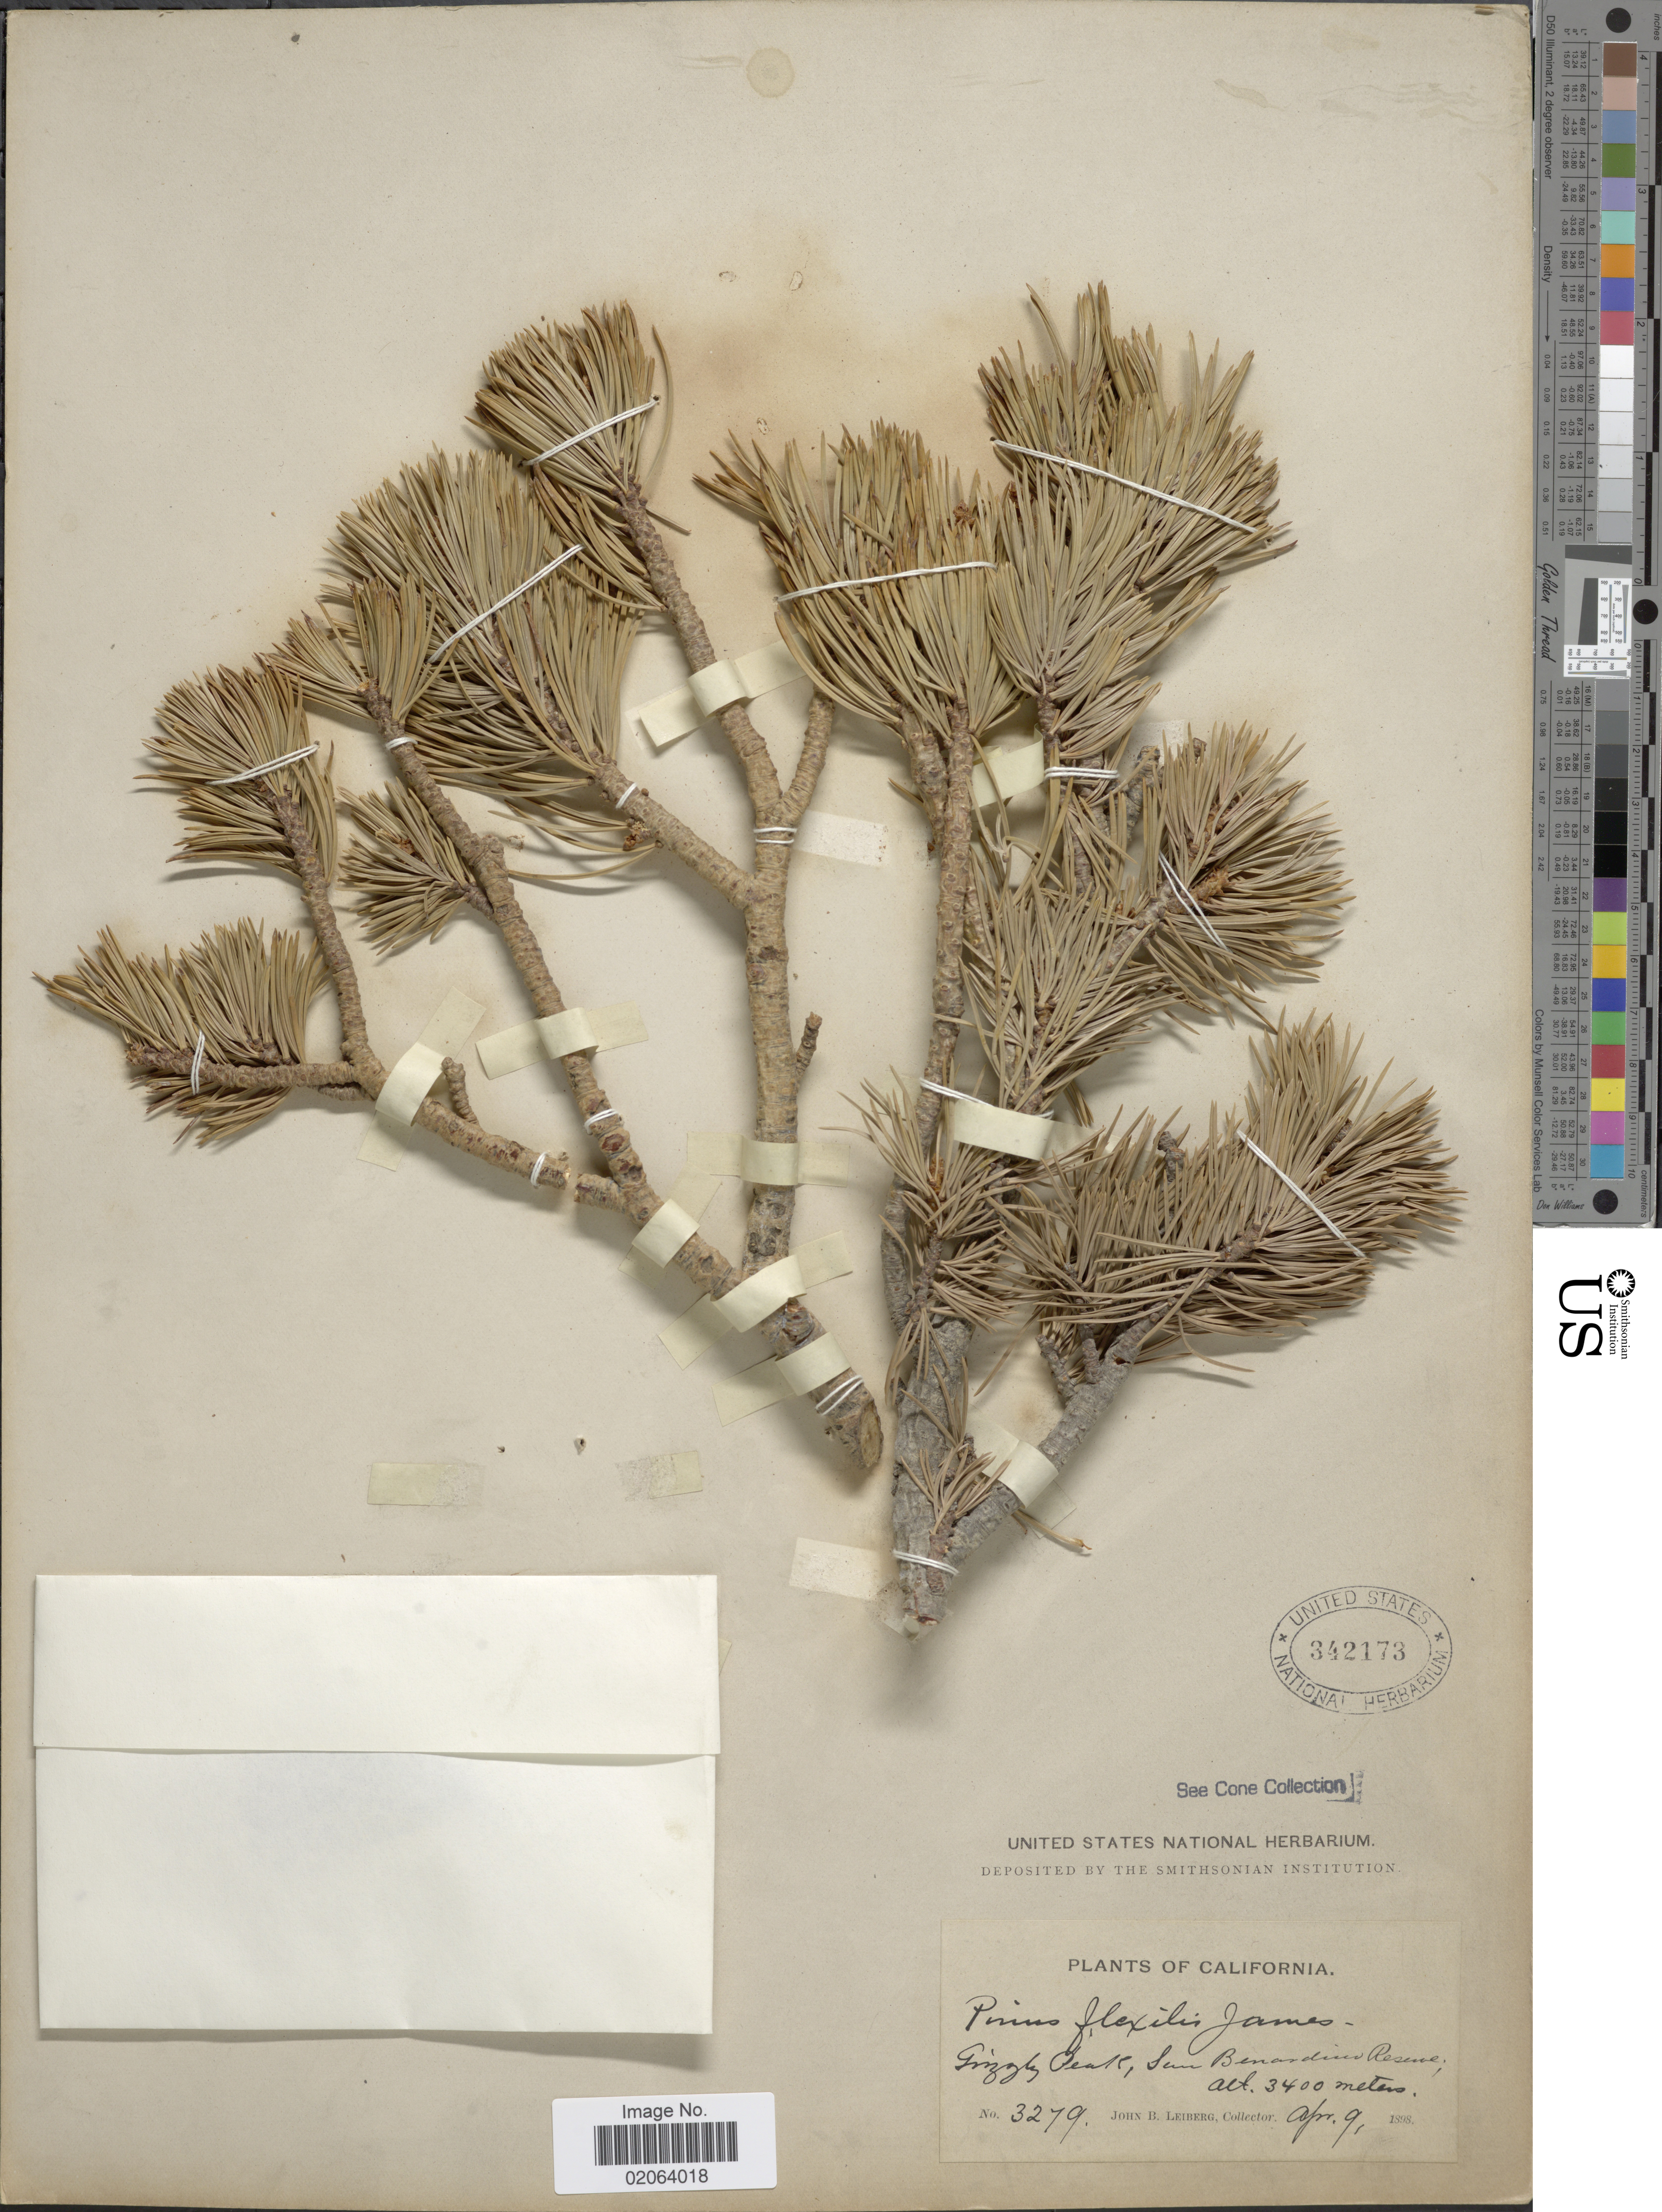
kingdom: Plantae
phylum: Tracheophyta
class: Pinopsida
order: Pinales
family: Pinaceae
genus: Pinus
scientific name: Pinus flexilis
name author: E. James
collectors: J. Leiberg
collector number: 3279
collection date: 1898-04-09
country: United States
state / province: California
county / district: San Bernardino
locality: Grizzly Peak, San Bernardino Reserve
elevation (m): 3400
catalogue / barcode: US 342173